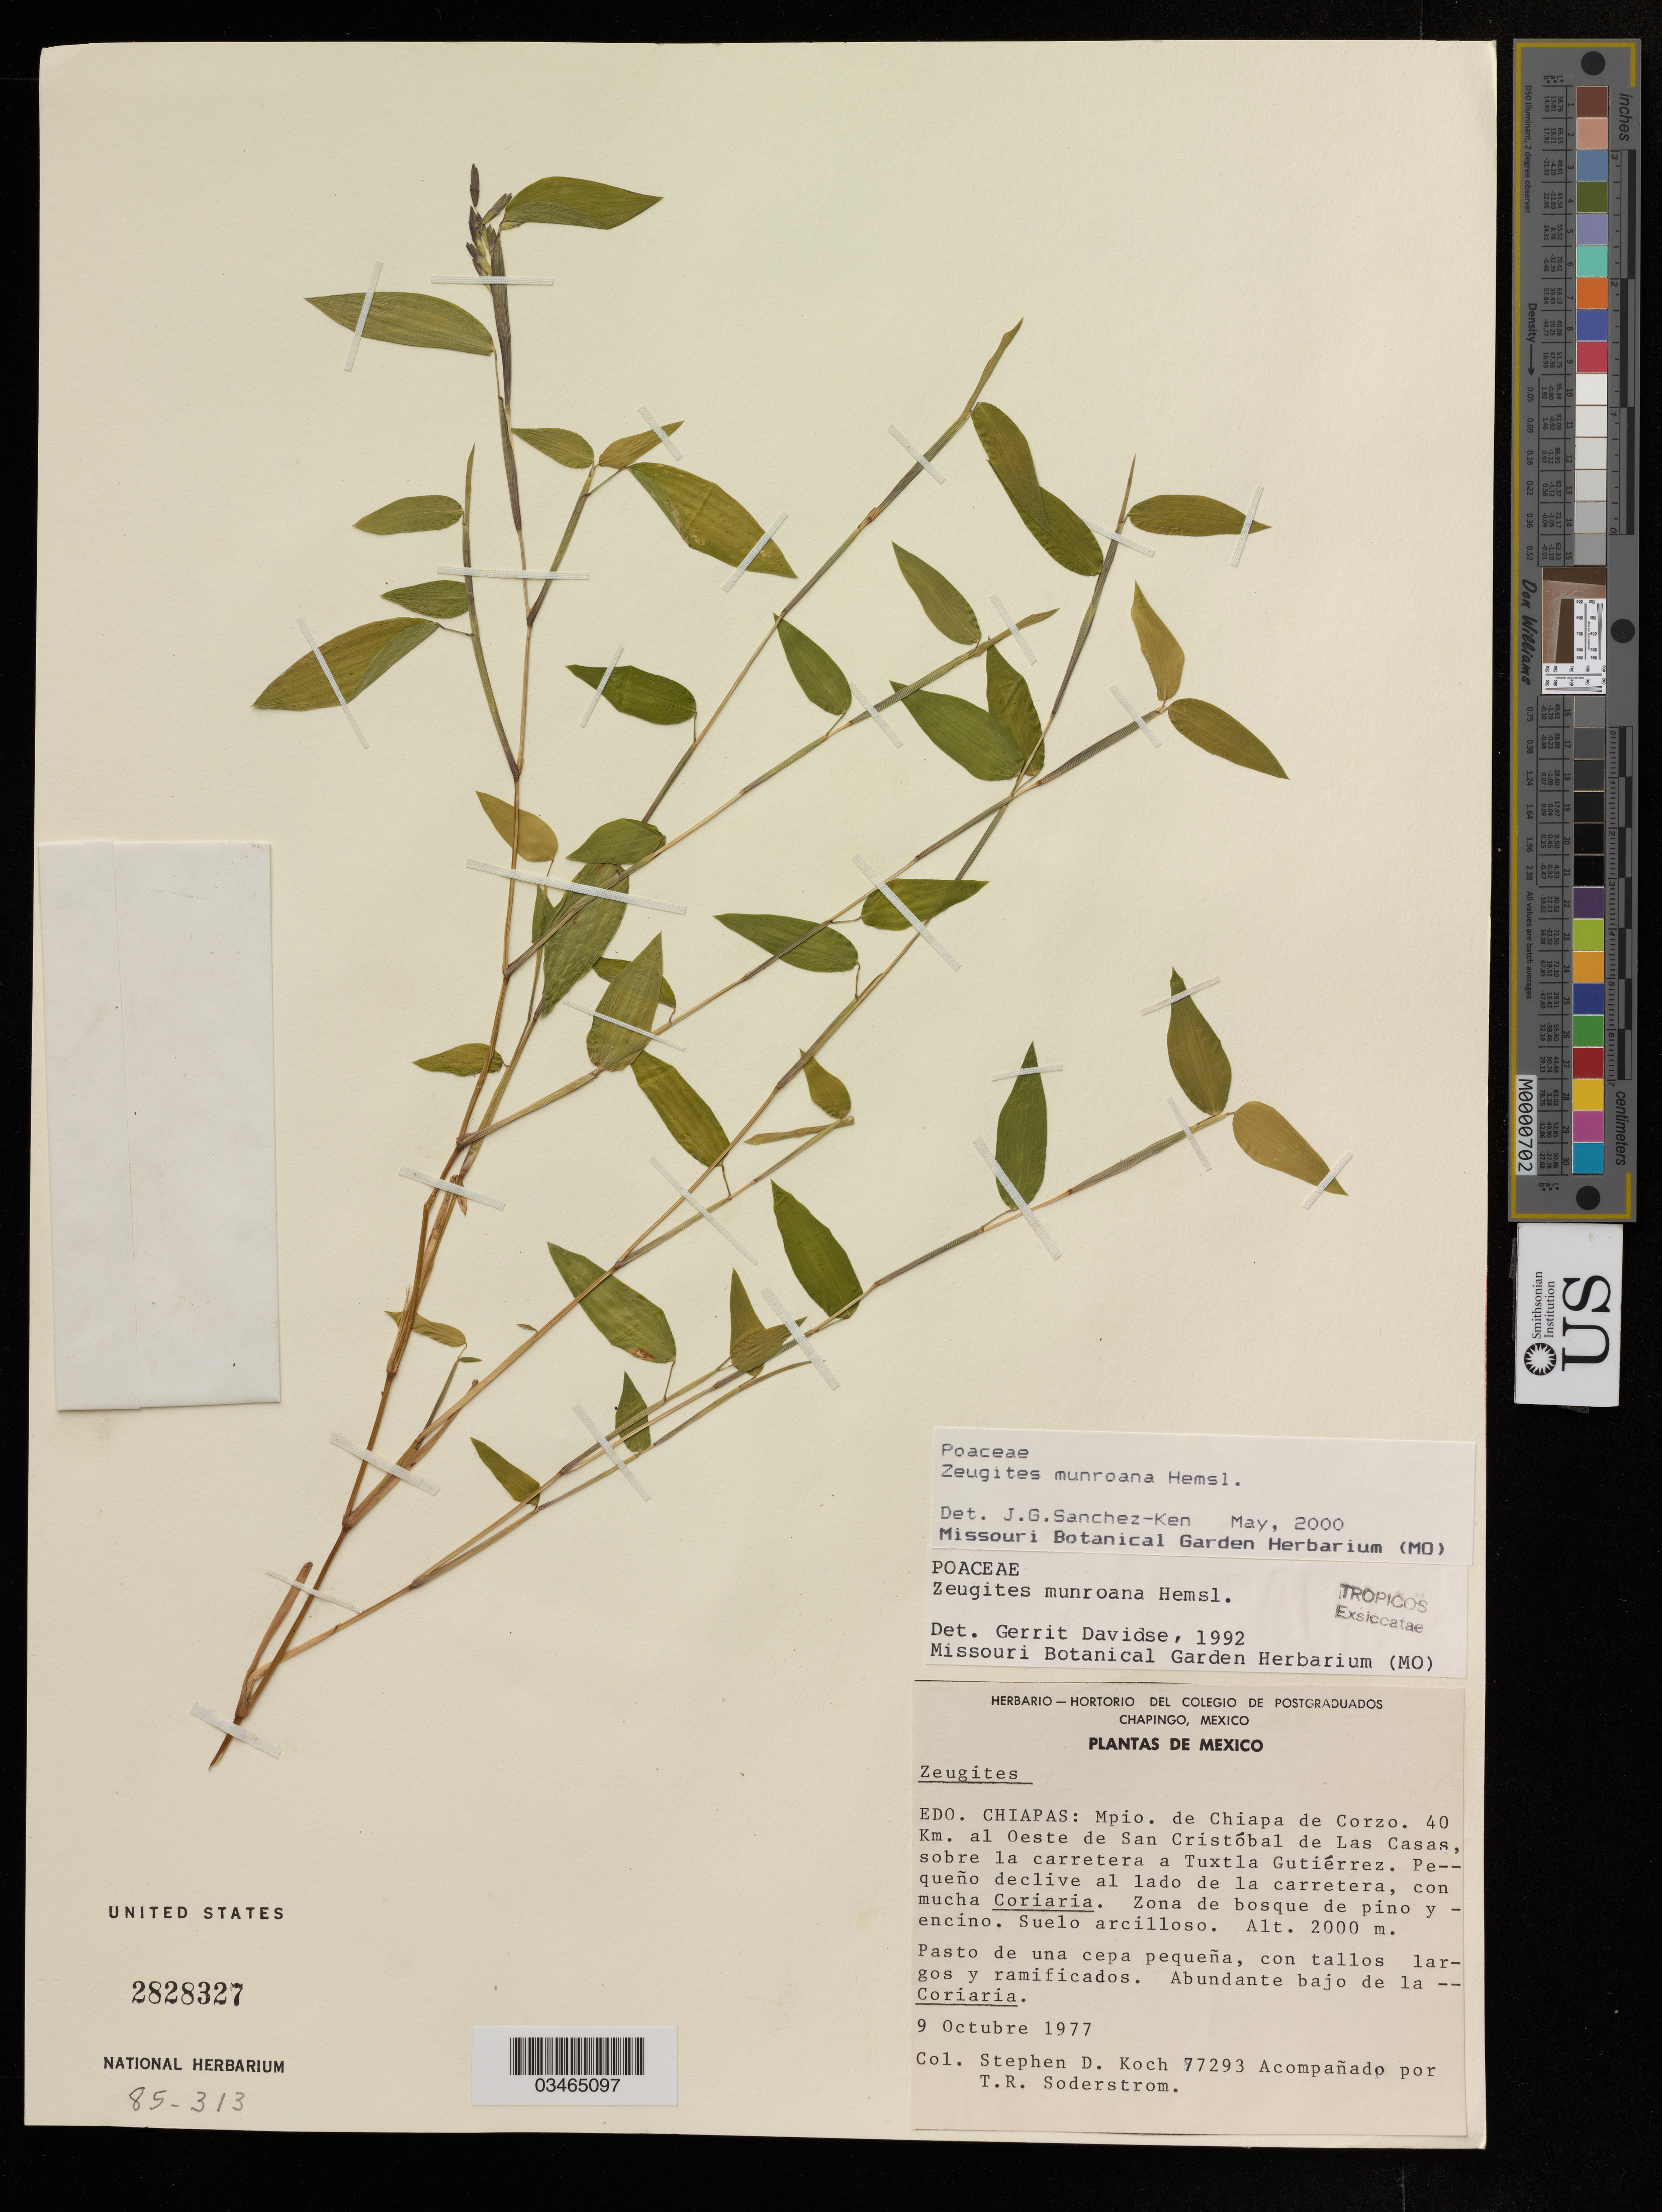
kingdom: Plantae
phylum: Tracheophyta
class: Liliopsida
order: Poales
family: Poaceae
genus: Zeugites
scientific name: Zeugites munroanus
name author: Hemsl.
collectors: S. D. Koch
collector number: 77293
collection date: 1977-10-09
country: Mexico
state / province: Chiapas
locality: EDO, Mpio. de Chiapa de Corzo. 40 Km. al Oeste de San Cristóbal de Las Casas, sobre la carretera a Tuxtla Gutiérrez.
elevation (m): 2000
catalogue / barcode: US 2828327